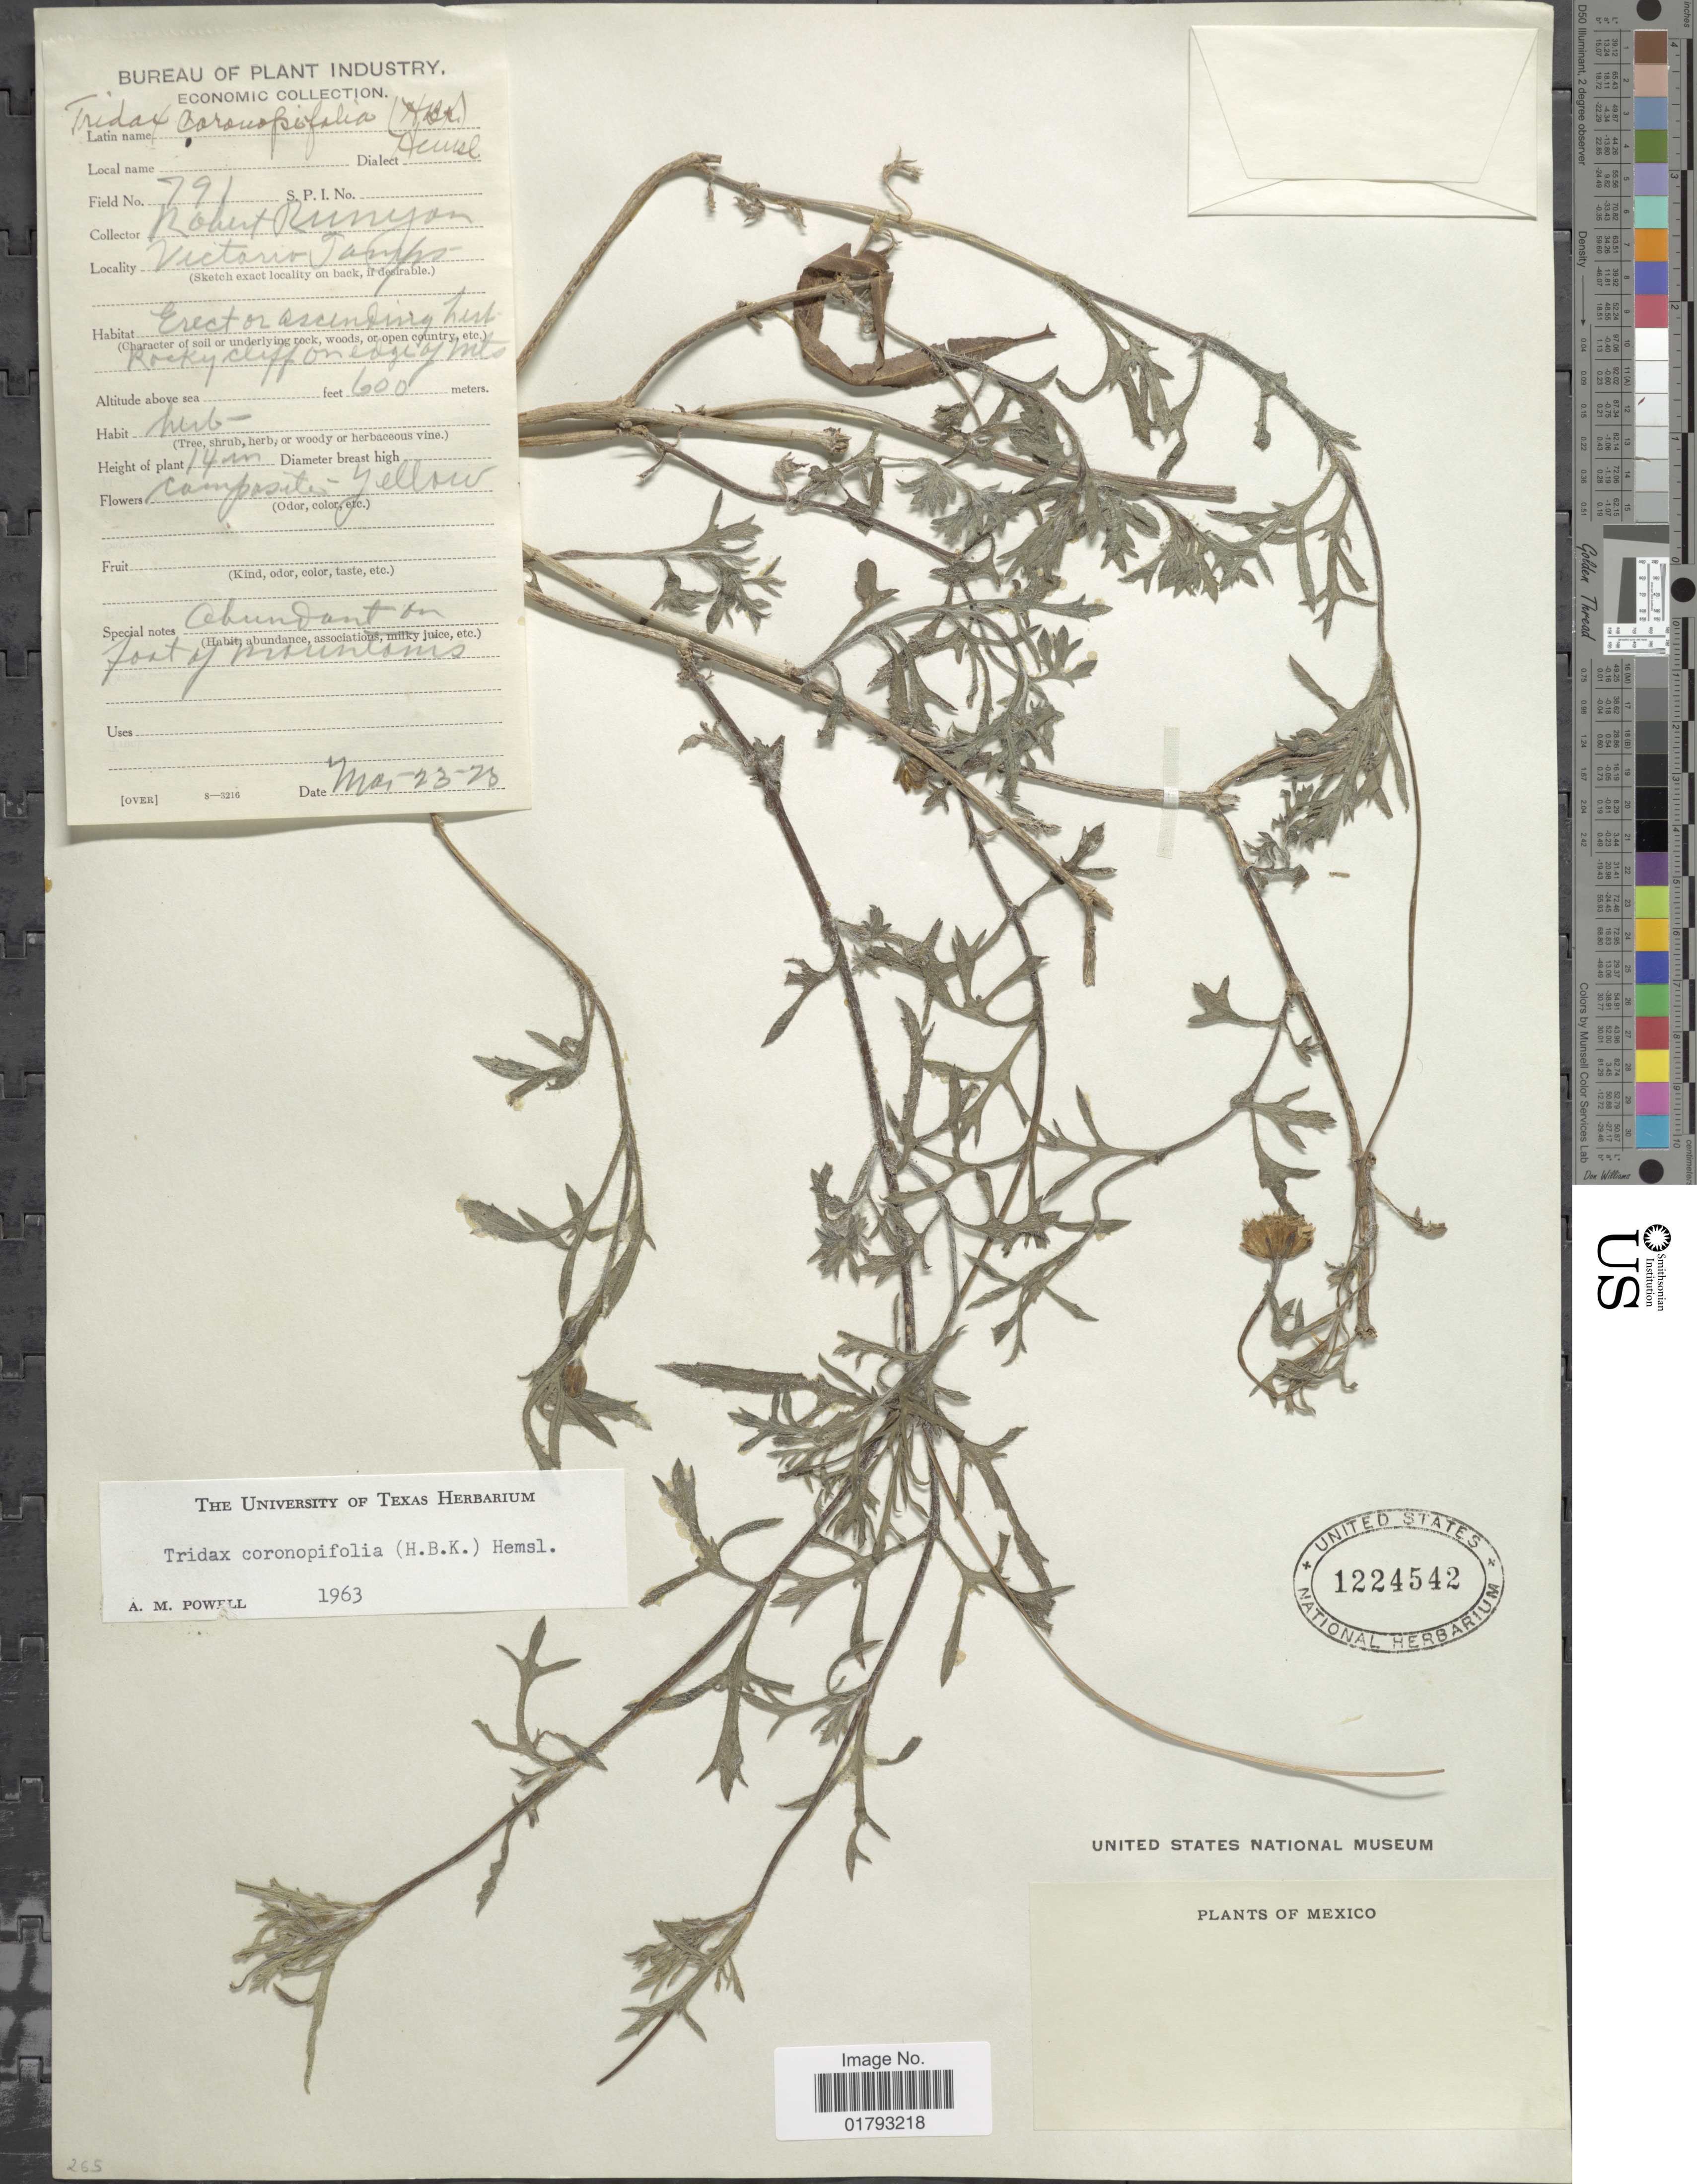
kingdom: Plantae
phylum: Tracheophyta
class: Magnoliopsida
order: Asterales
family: Asteraceae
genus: Tridax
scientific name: Tridax coronopifolia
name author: (Kunth) Hemsl.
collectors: R. Runyon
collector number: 791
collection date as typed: Transcribed d/m/y: 23/3/25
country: Mexico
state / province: Tamaulipas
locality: Victoria Tamps.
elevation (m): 600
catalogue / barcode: US 1224542